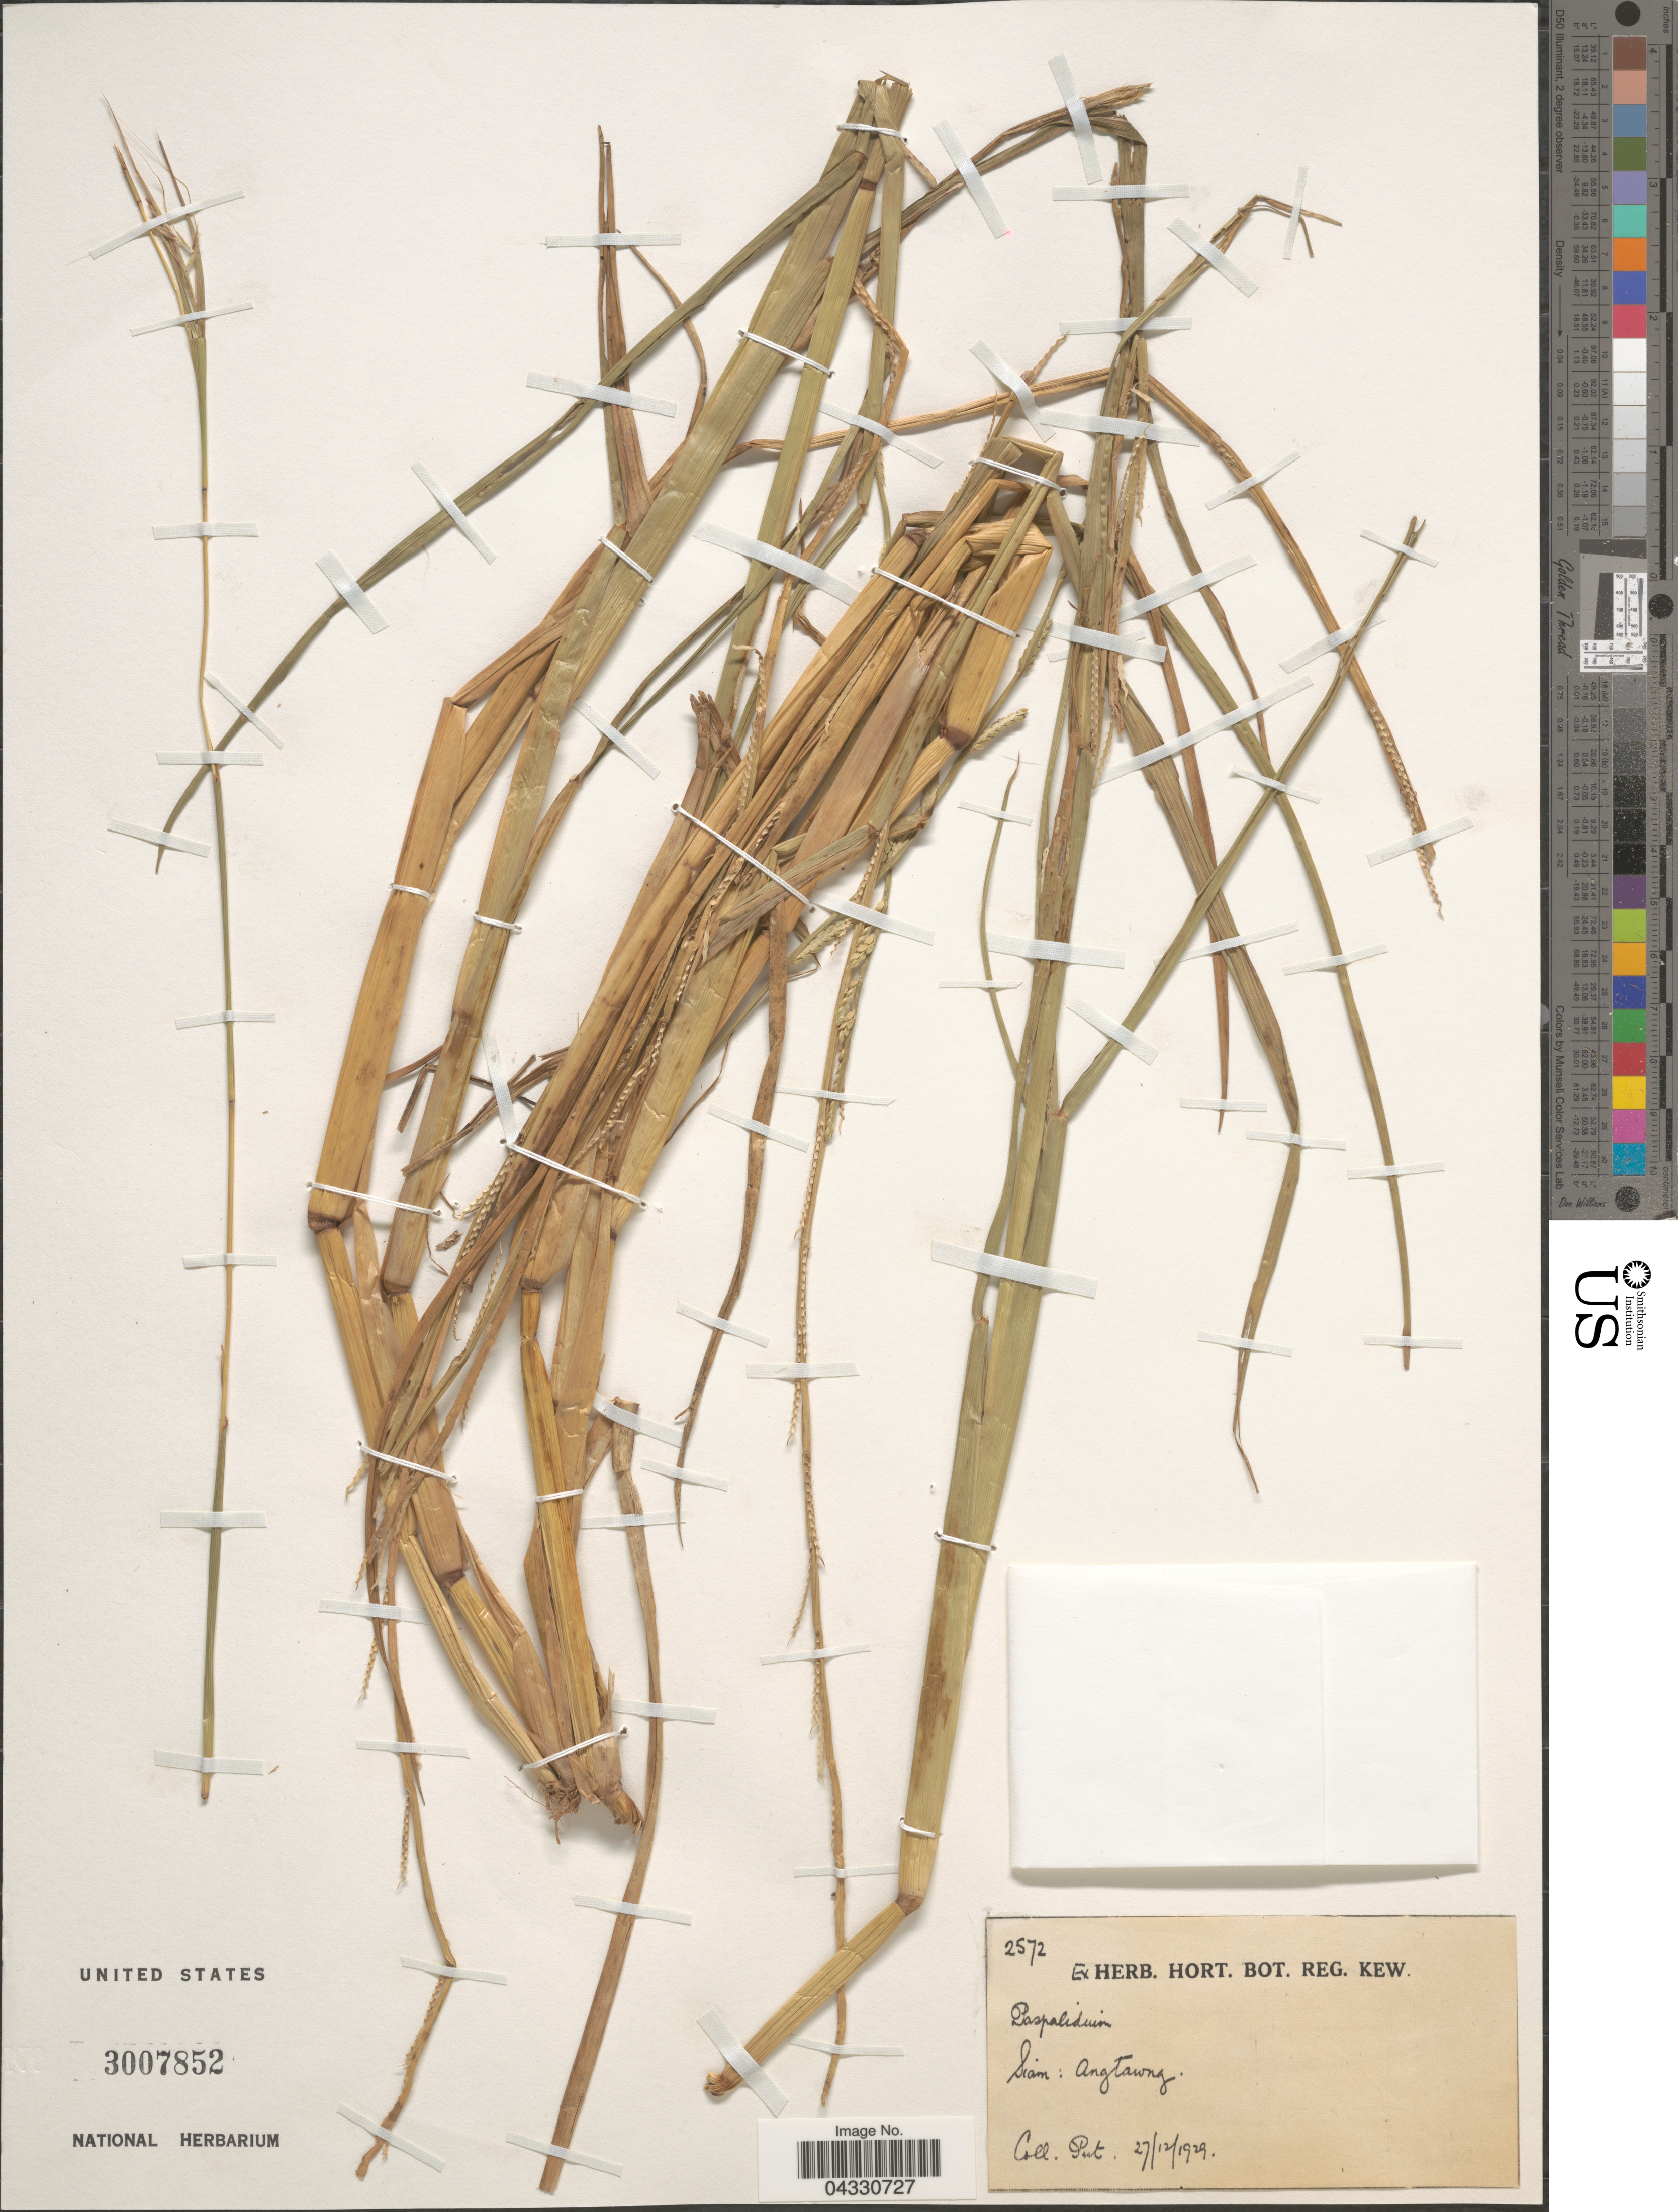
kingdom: Plantae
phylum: Tracheophyta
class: Liliopsida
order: Poales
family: Poaceae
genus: Setaria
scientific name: Setaria sp.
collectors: -. Put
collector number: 2572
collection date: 1929-12-27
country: Thailand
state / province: Ang Thong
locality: Siam: Angtawng.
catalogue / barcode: US 3007852